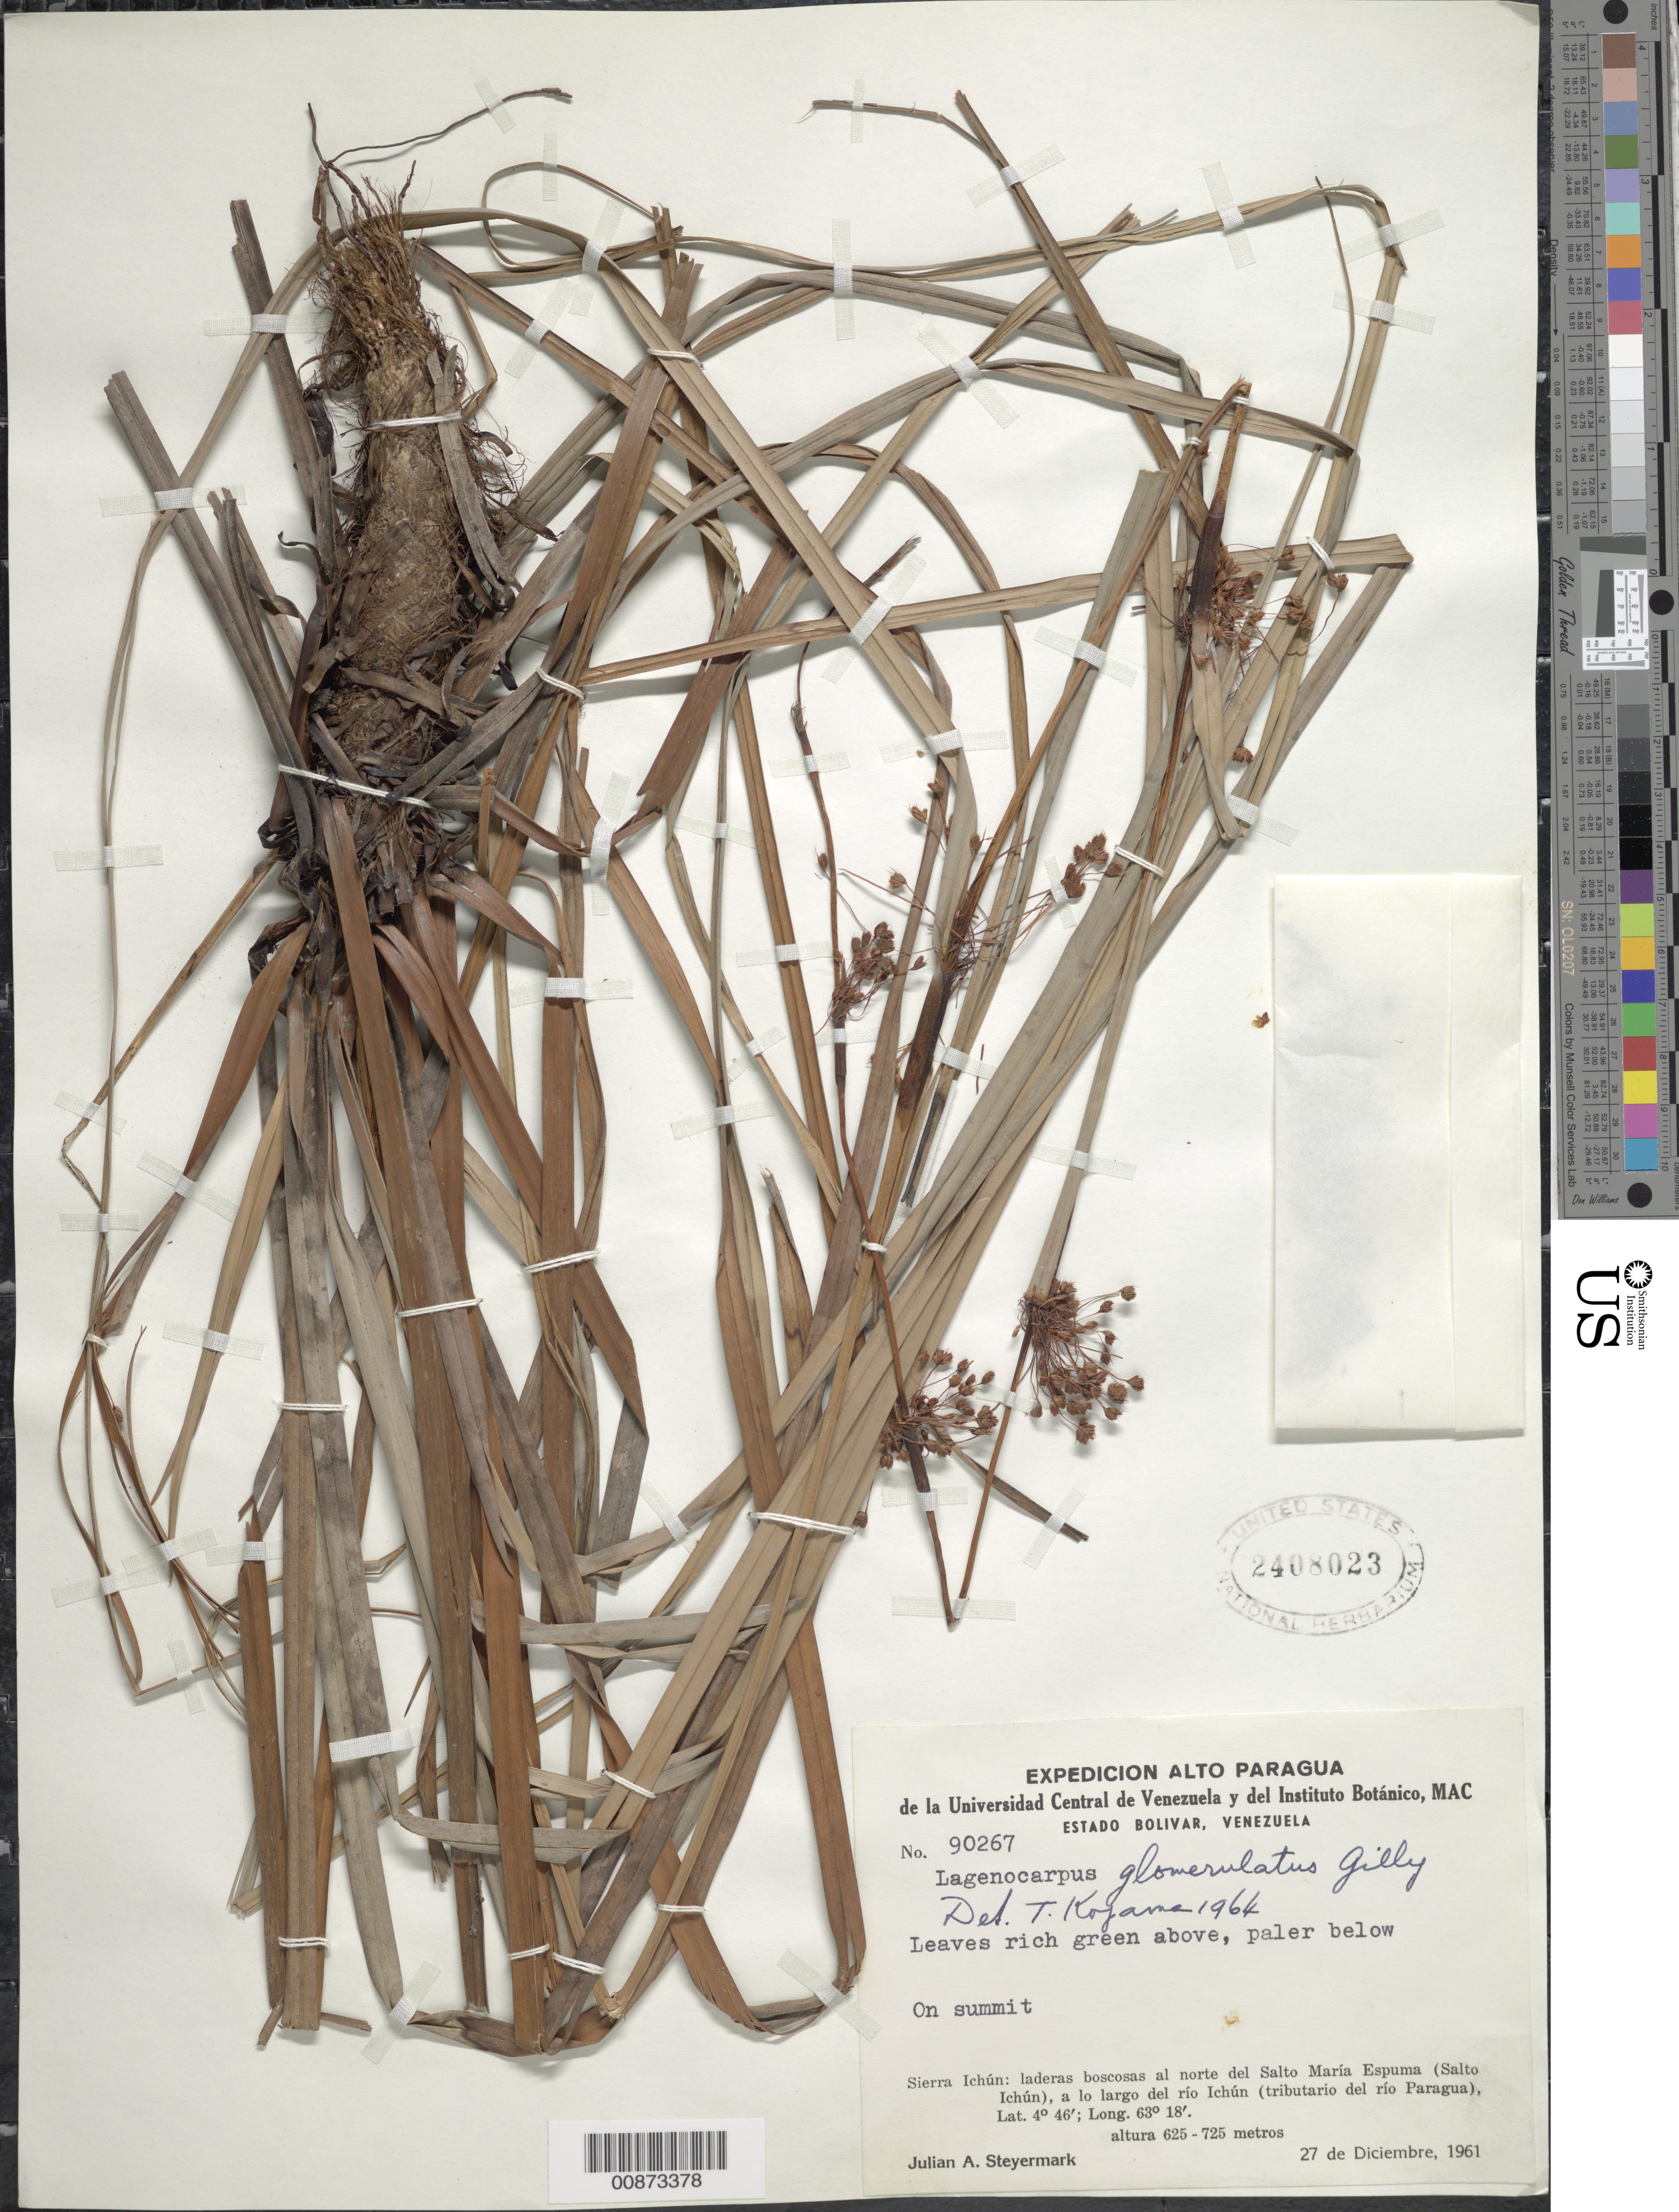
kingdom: Plantae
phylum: Tracheophyta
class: Liliopsida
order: Poales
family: Cyperaceae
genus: Lagenocarpus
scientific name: Lagenocarpus glomerulatus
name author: Gilly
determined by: Koyama, Tetsuo M.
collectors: J. Steyermark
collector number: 90267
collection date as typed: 27-Dec-61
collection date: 1961-12-27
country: Venezuela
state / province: Bolívar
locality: Sierra Ichún, N del Salto María Espuma (Salto Ichún) del Río Ichún (tributary of río Paragua)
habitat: Summit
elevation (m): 625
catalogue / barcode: US 2408023